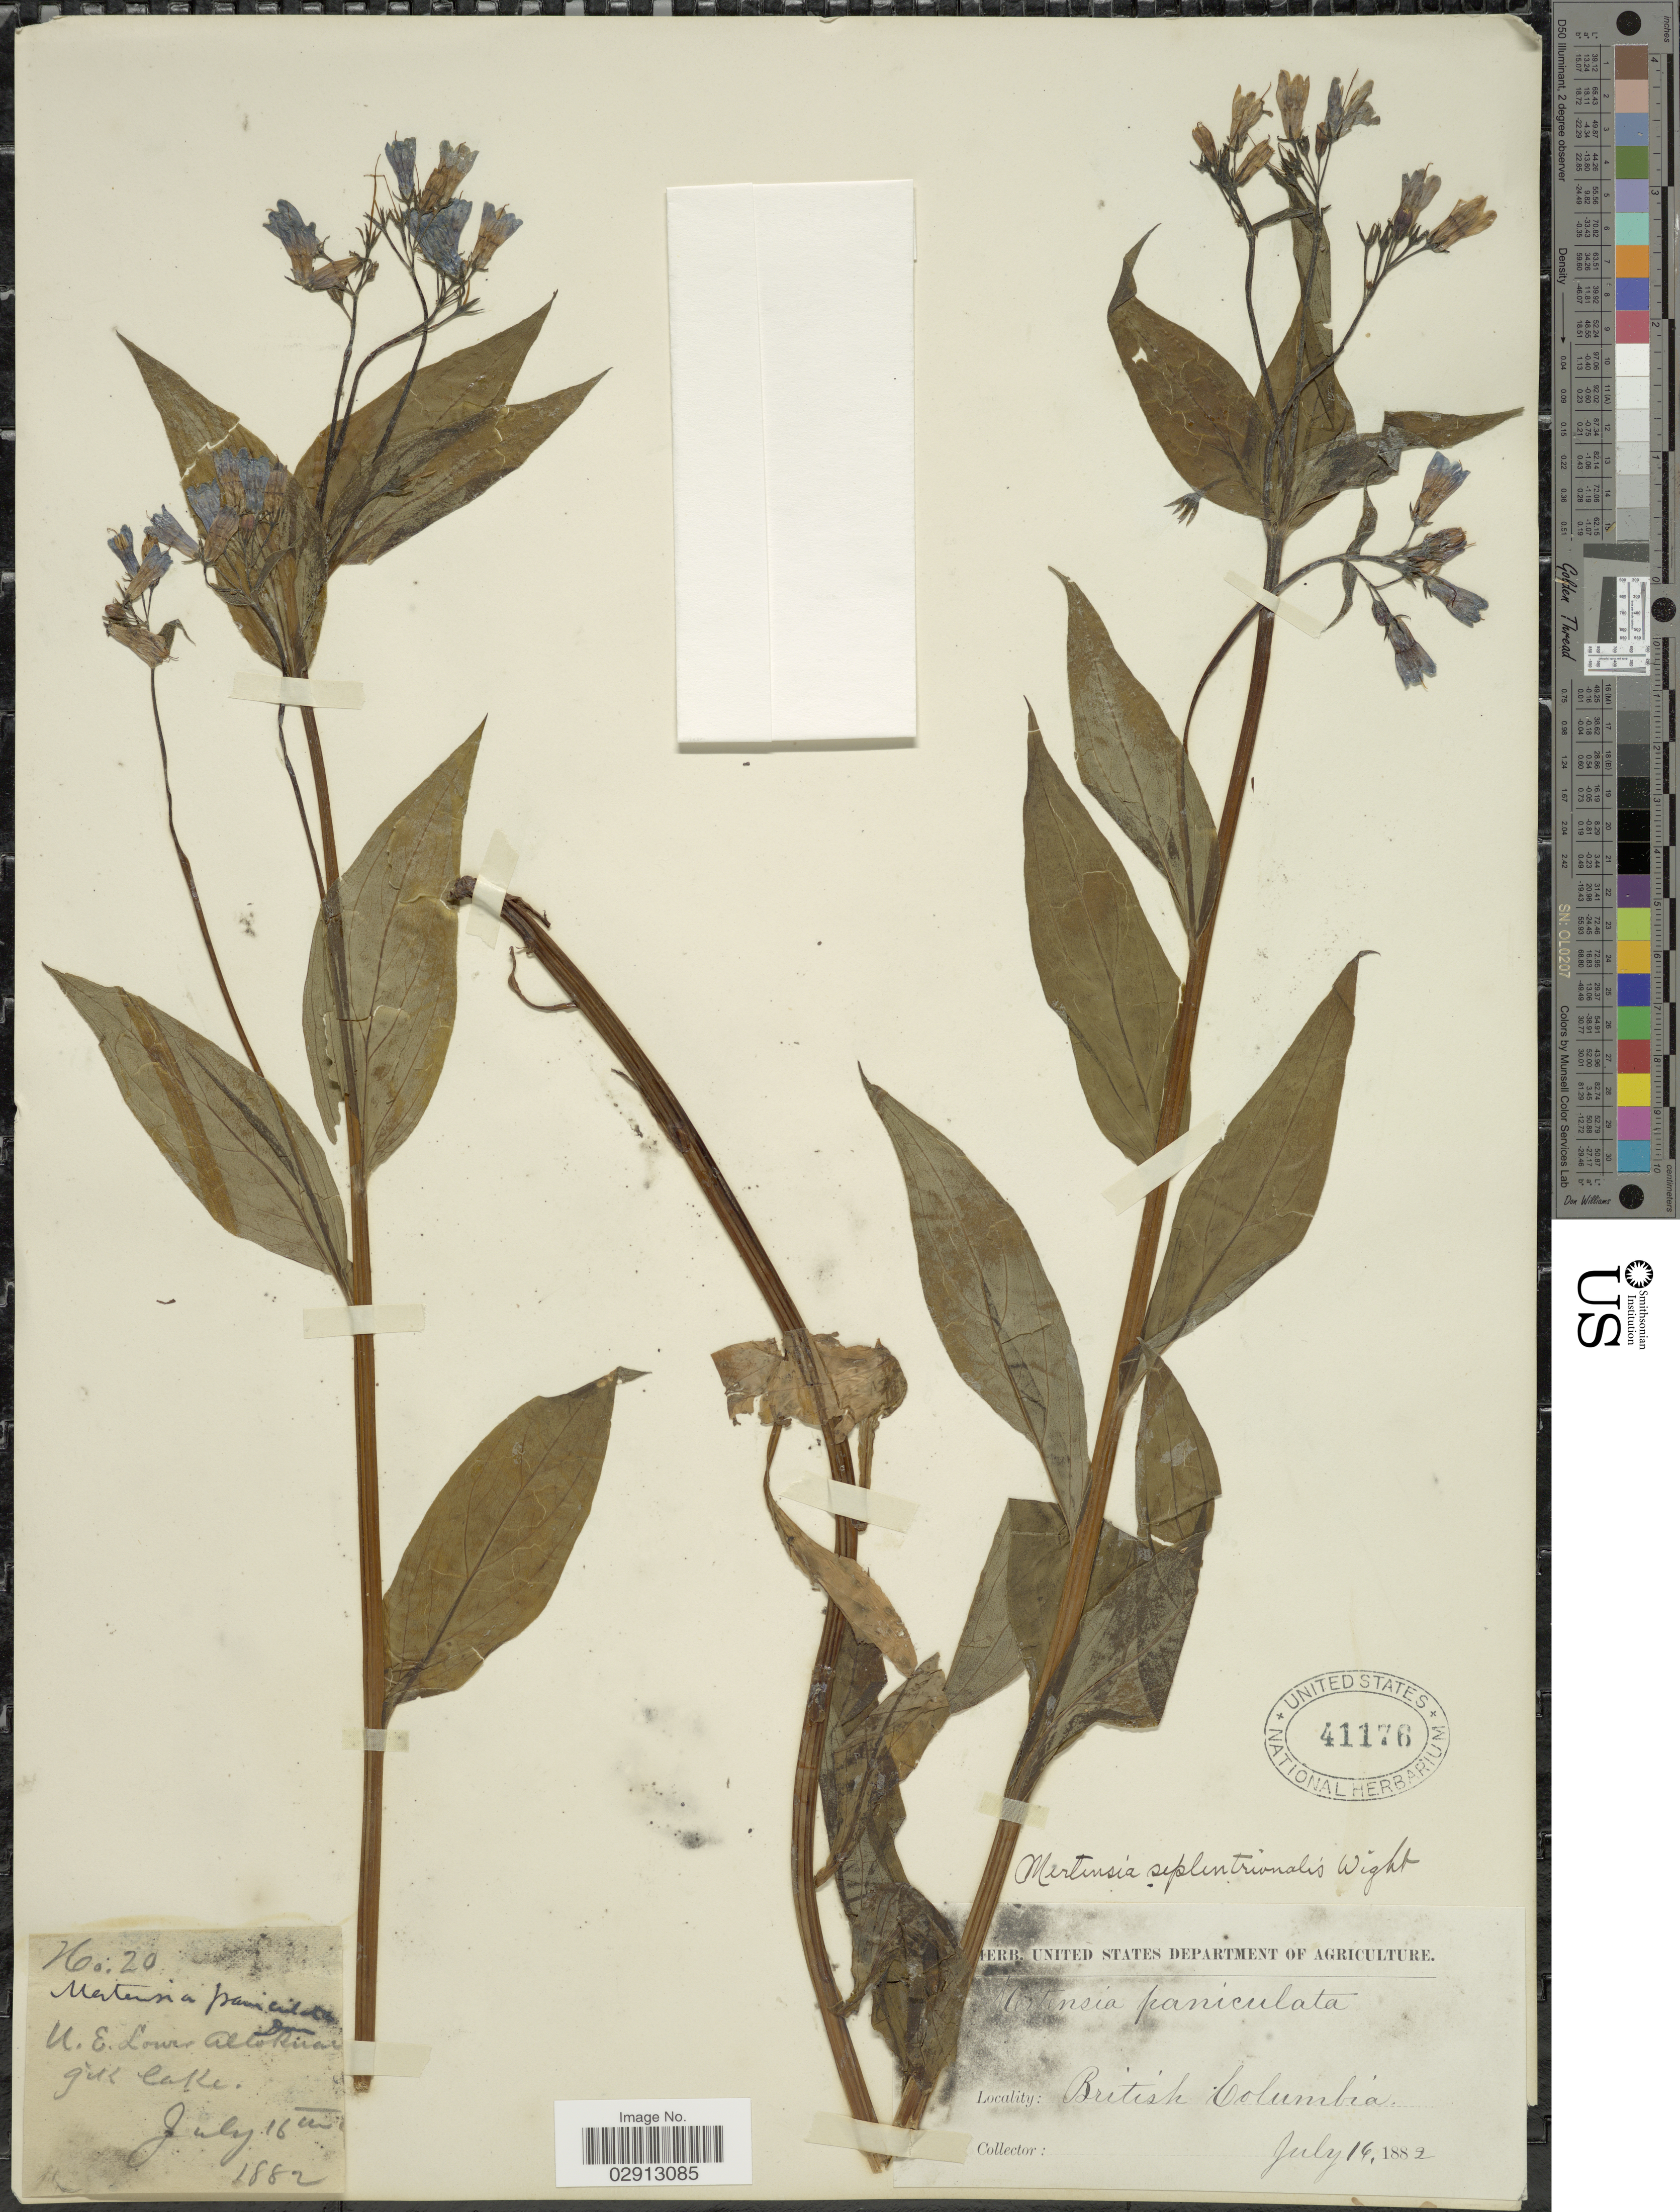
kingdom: Plantae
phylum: Tracheophyta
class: Magnoliopsida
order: Boraginales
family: Boraginaceae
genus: Mertensia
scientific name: Mertensia paniculata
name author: (Aiton) G. Don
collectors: Facchini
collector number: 20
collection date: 1882-07-16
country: Canada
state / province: British Columbia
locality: N. E. Lower Alloknagik Lake.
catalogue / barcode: US 41176